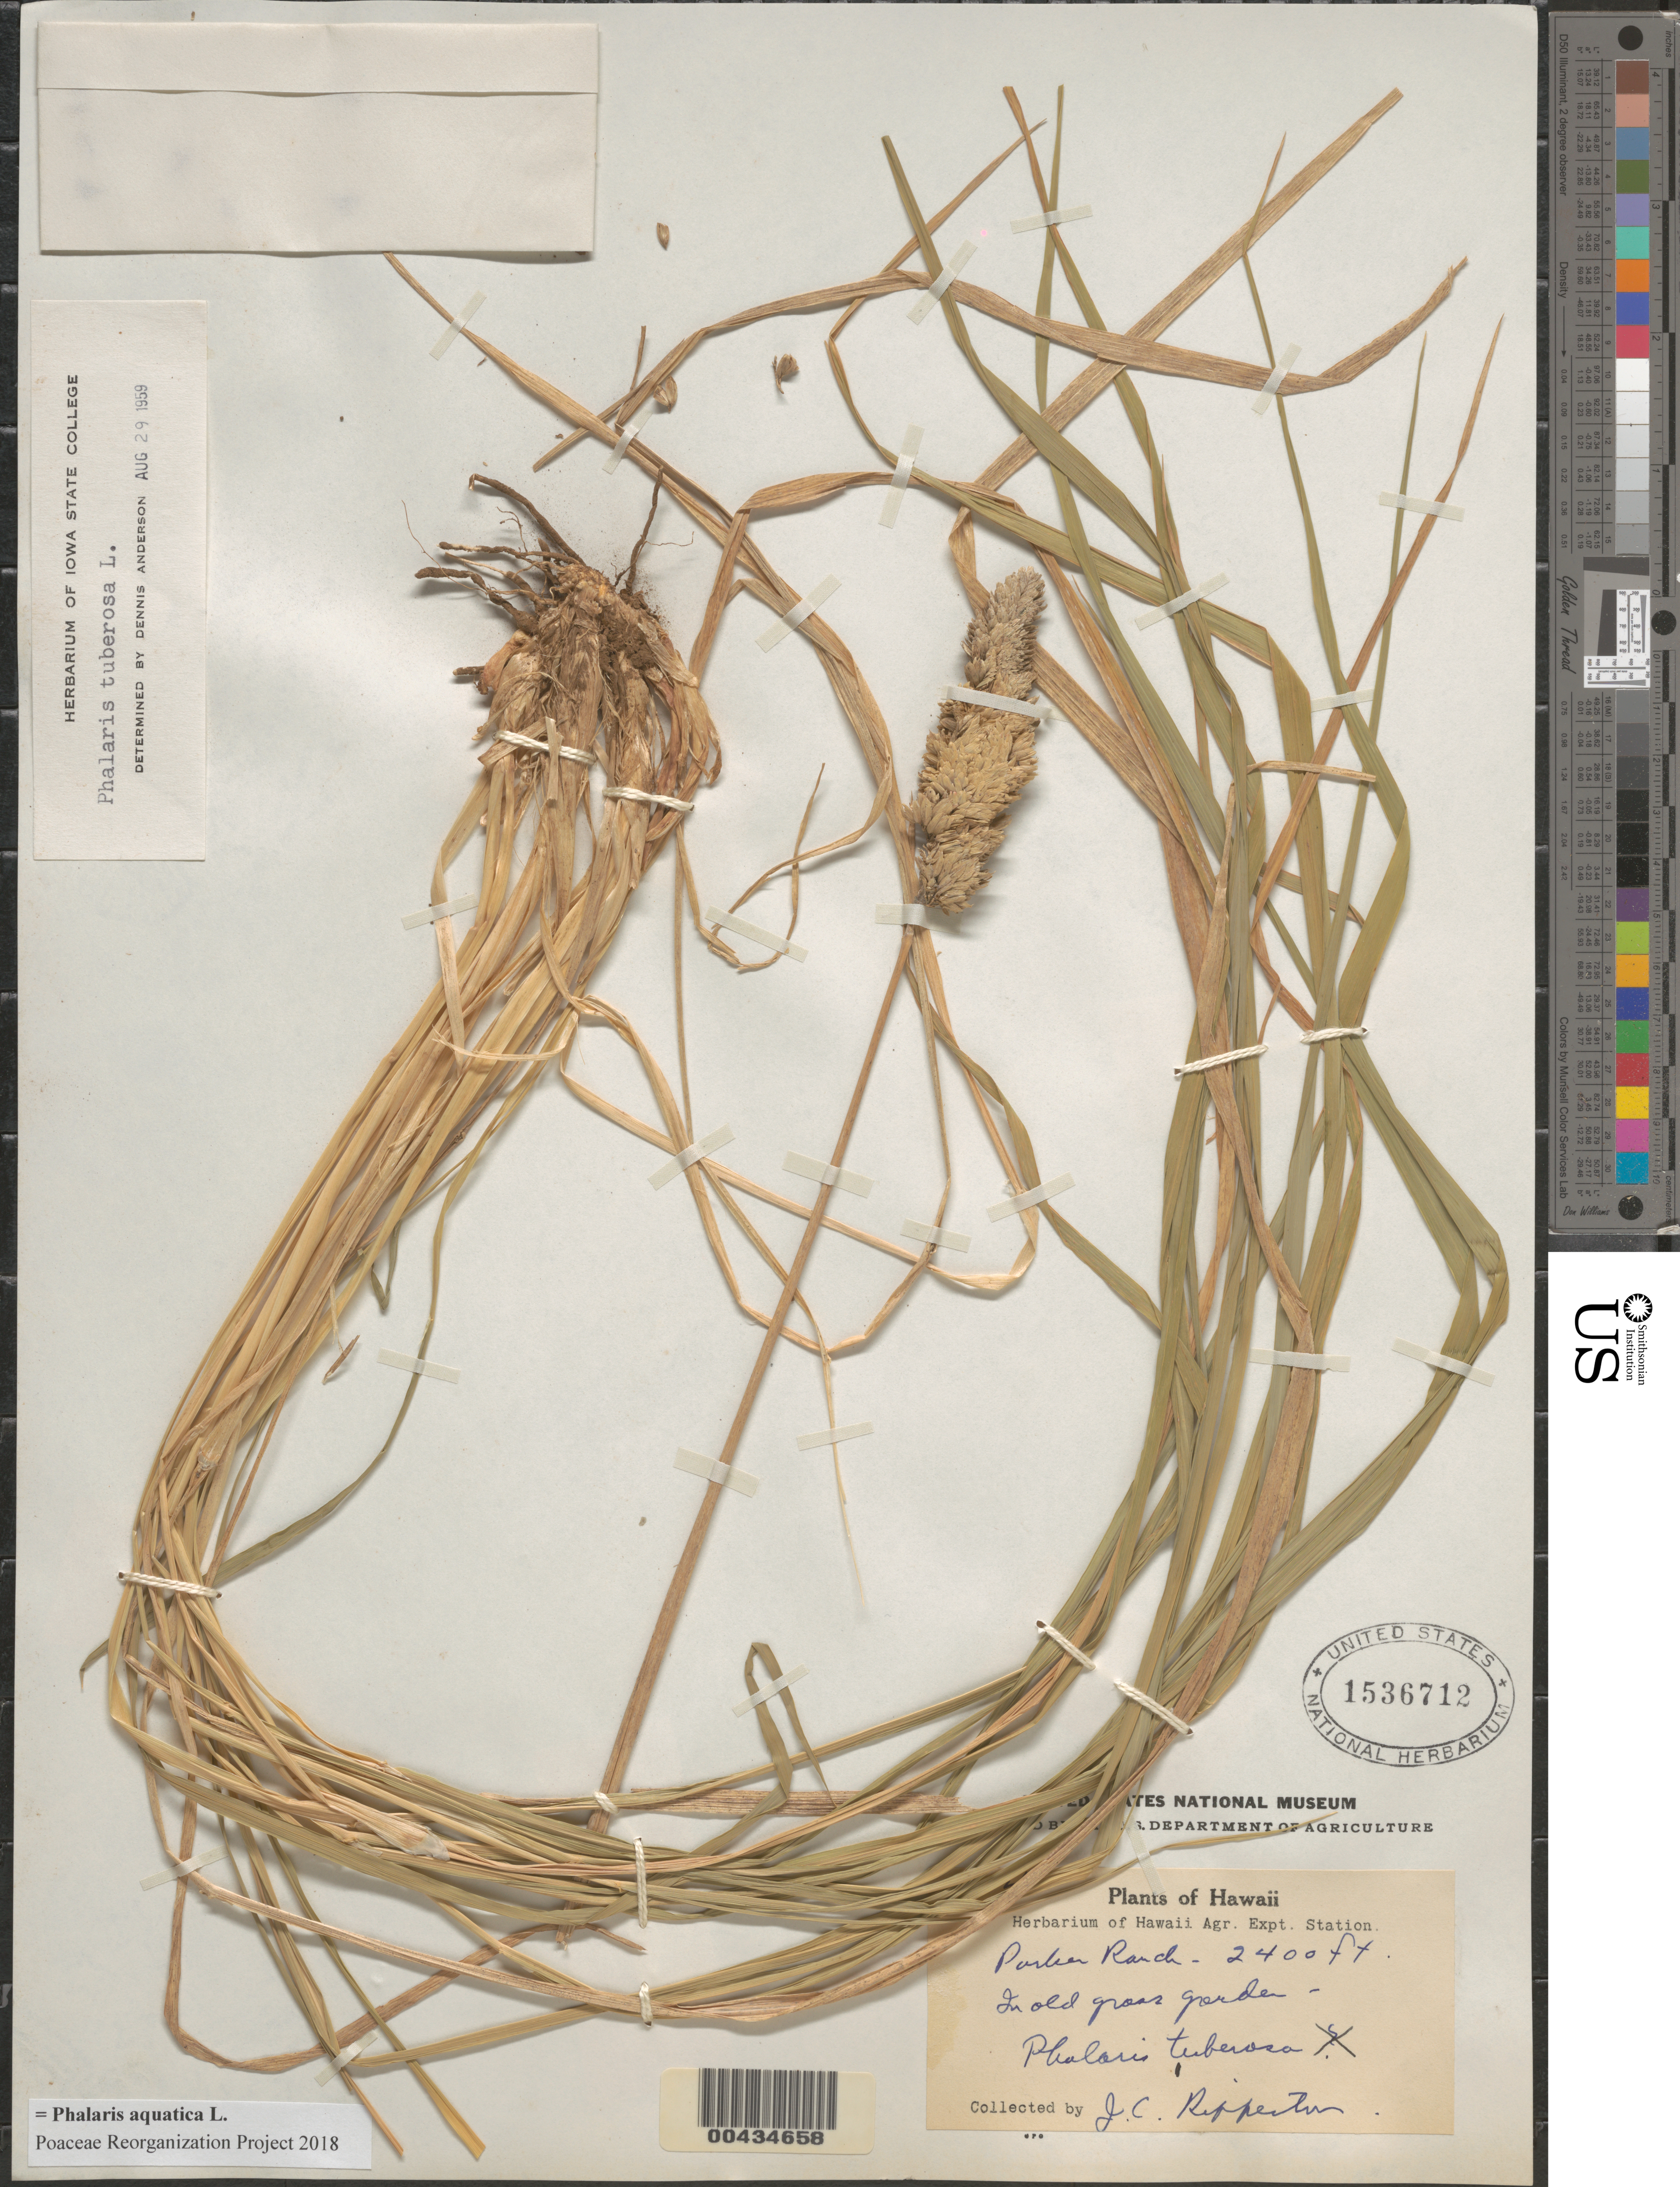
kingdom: Plantae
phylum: Tracheophyta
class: Liliopsida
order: Poales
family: Poaceae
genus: Phalaris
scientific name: Phalaris aquatica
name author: L.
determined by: Poaceae Reorganization Project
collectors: J. Ripperton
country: United States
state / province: Hawaii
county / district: Hawaii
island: Hawaii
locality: Parker Ranch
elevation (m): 732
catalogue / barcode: US 1536712